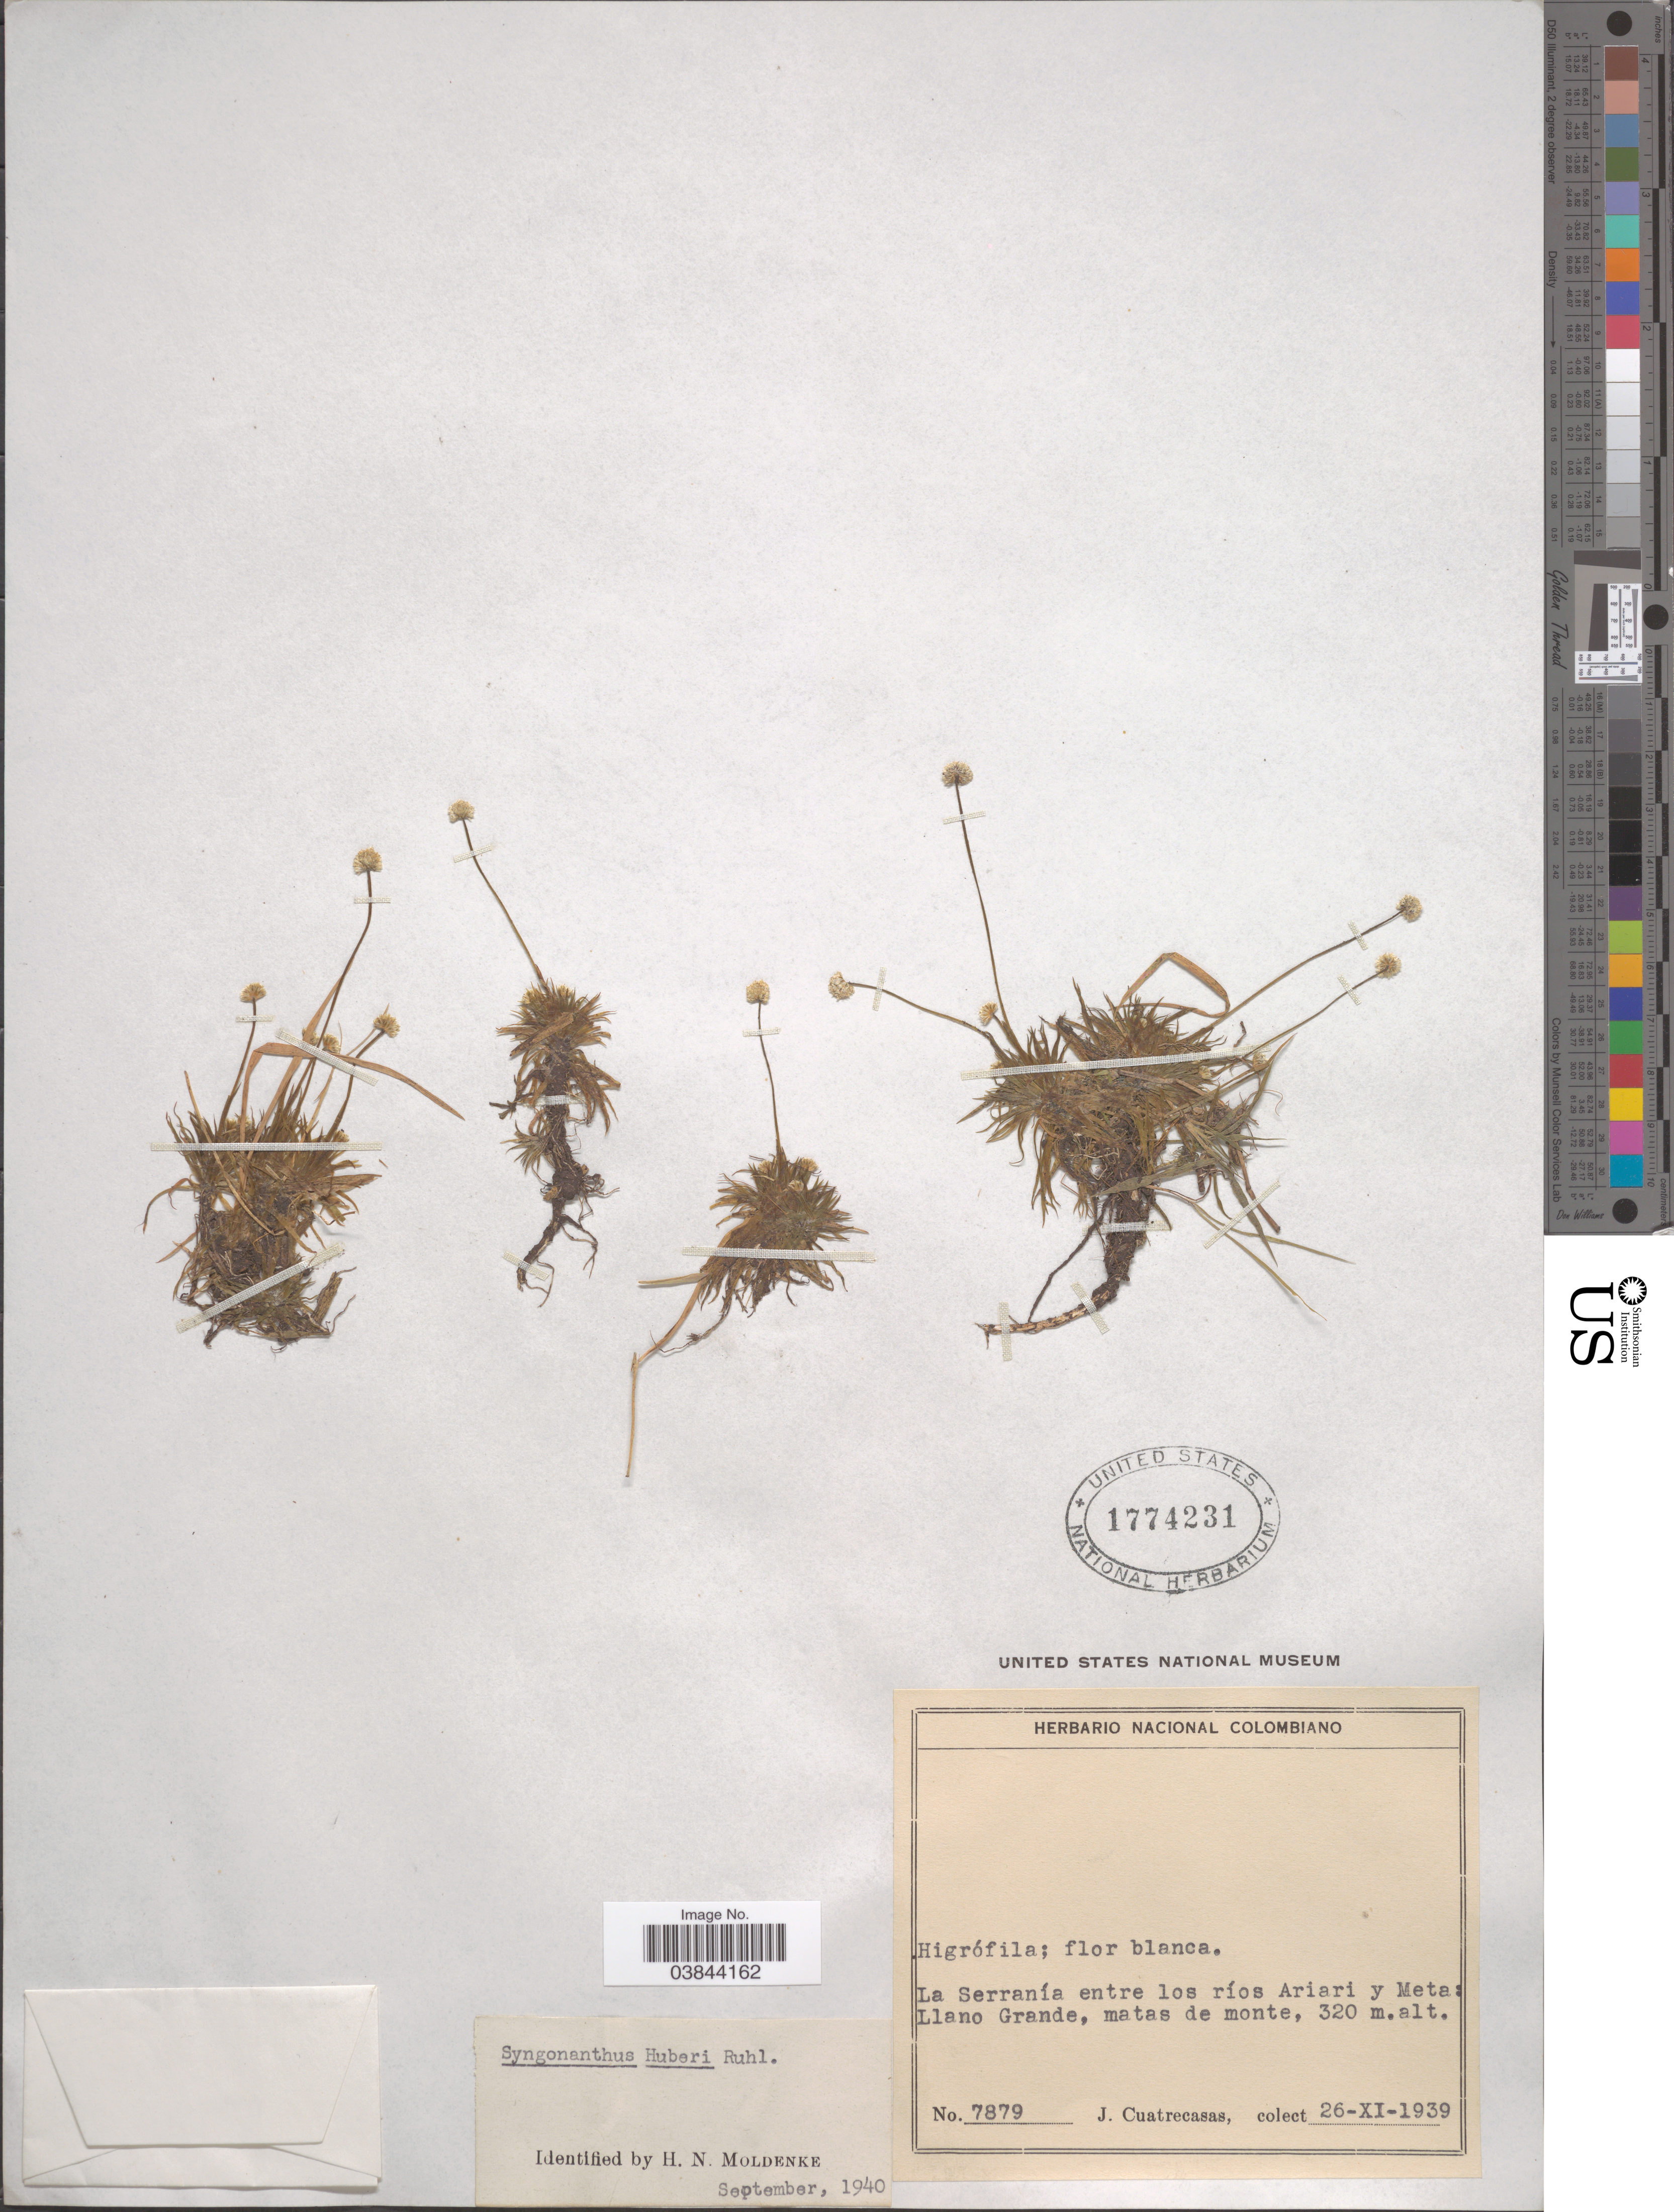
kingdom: Plantae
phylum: Tracheophyta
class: Liliopsida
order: Poales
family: Eriocaulaceae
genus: Syngonanthus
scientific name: Syngonanthus huberi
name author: Ruhland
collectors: J. Cuatrecasas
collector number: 7879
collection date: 1939-11-26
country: Colombia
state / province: Meta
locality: La Serranía entre los ríos Ariari y Meta: Llano Grande.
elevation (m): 320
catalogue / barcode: US 1774231